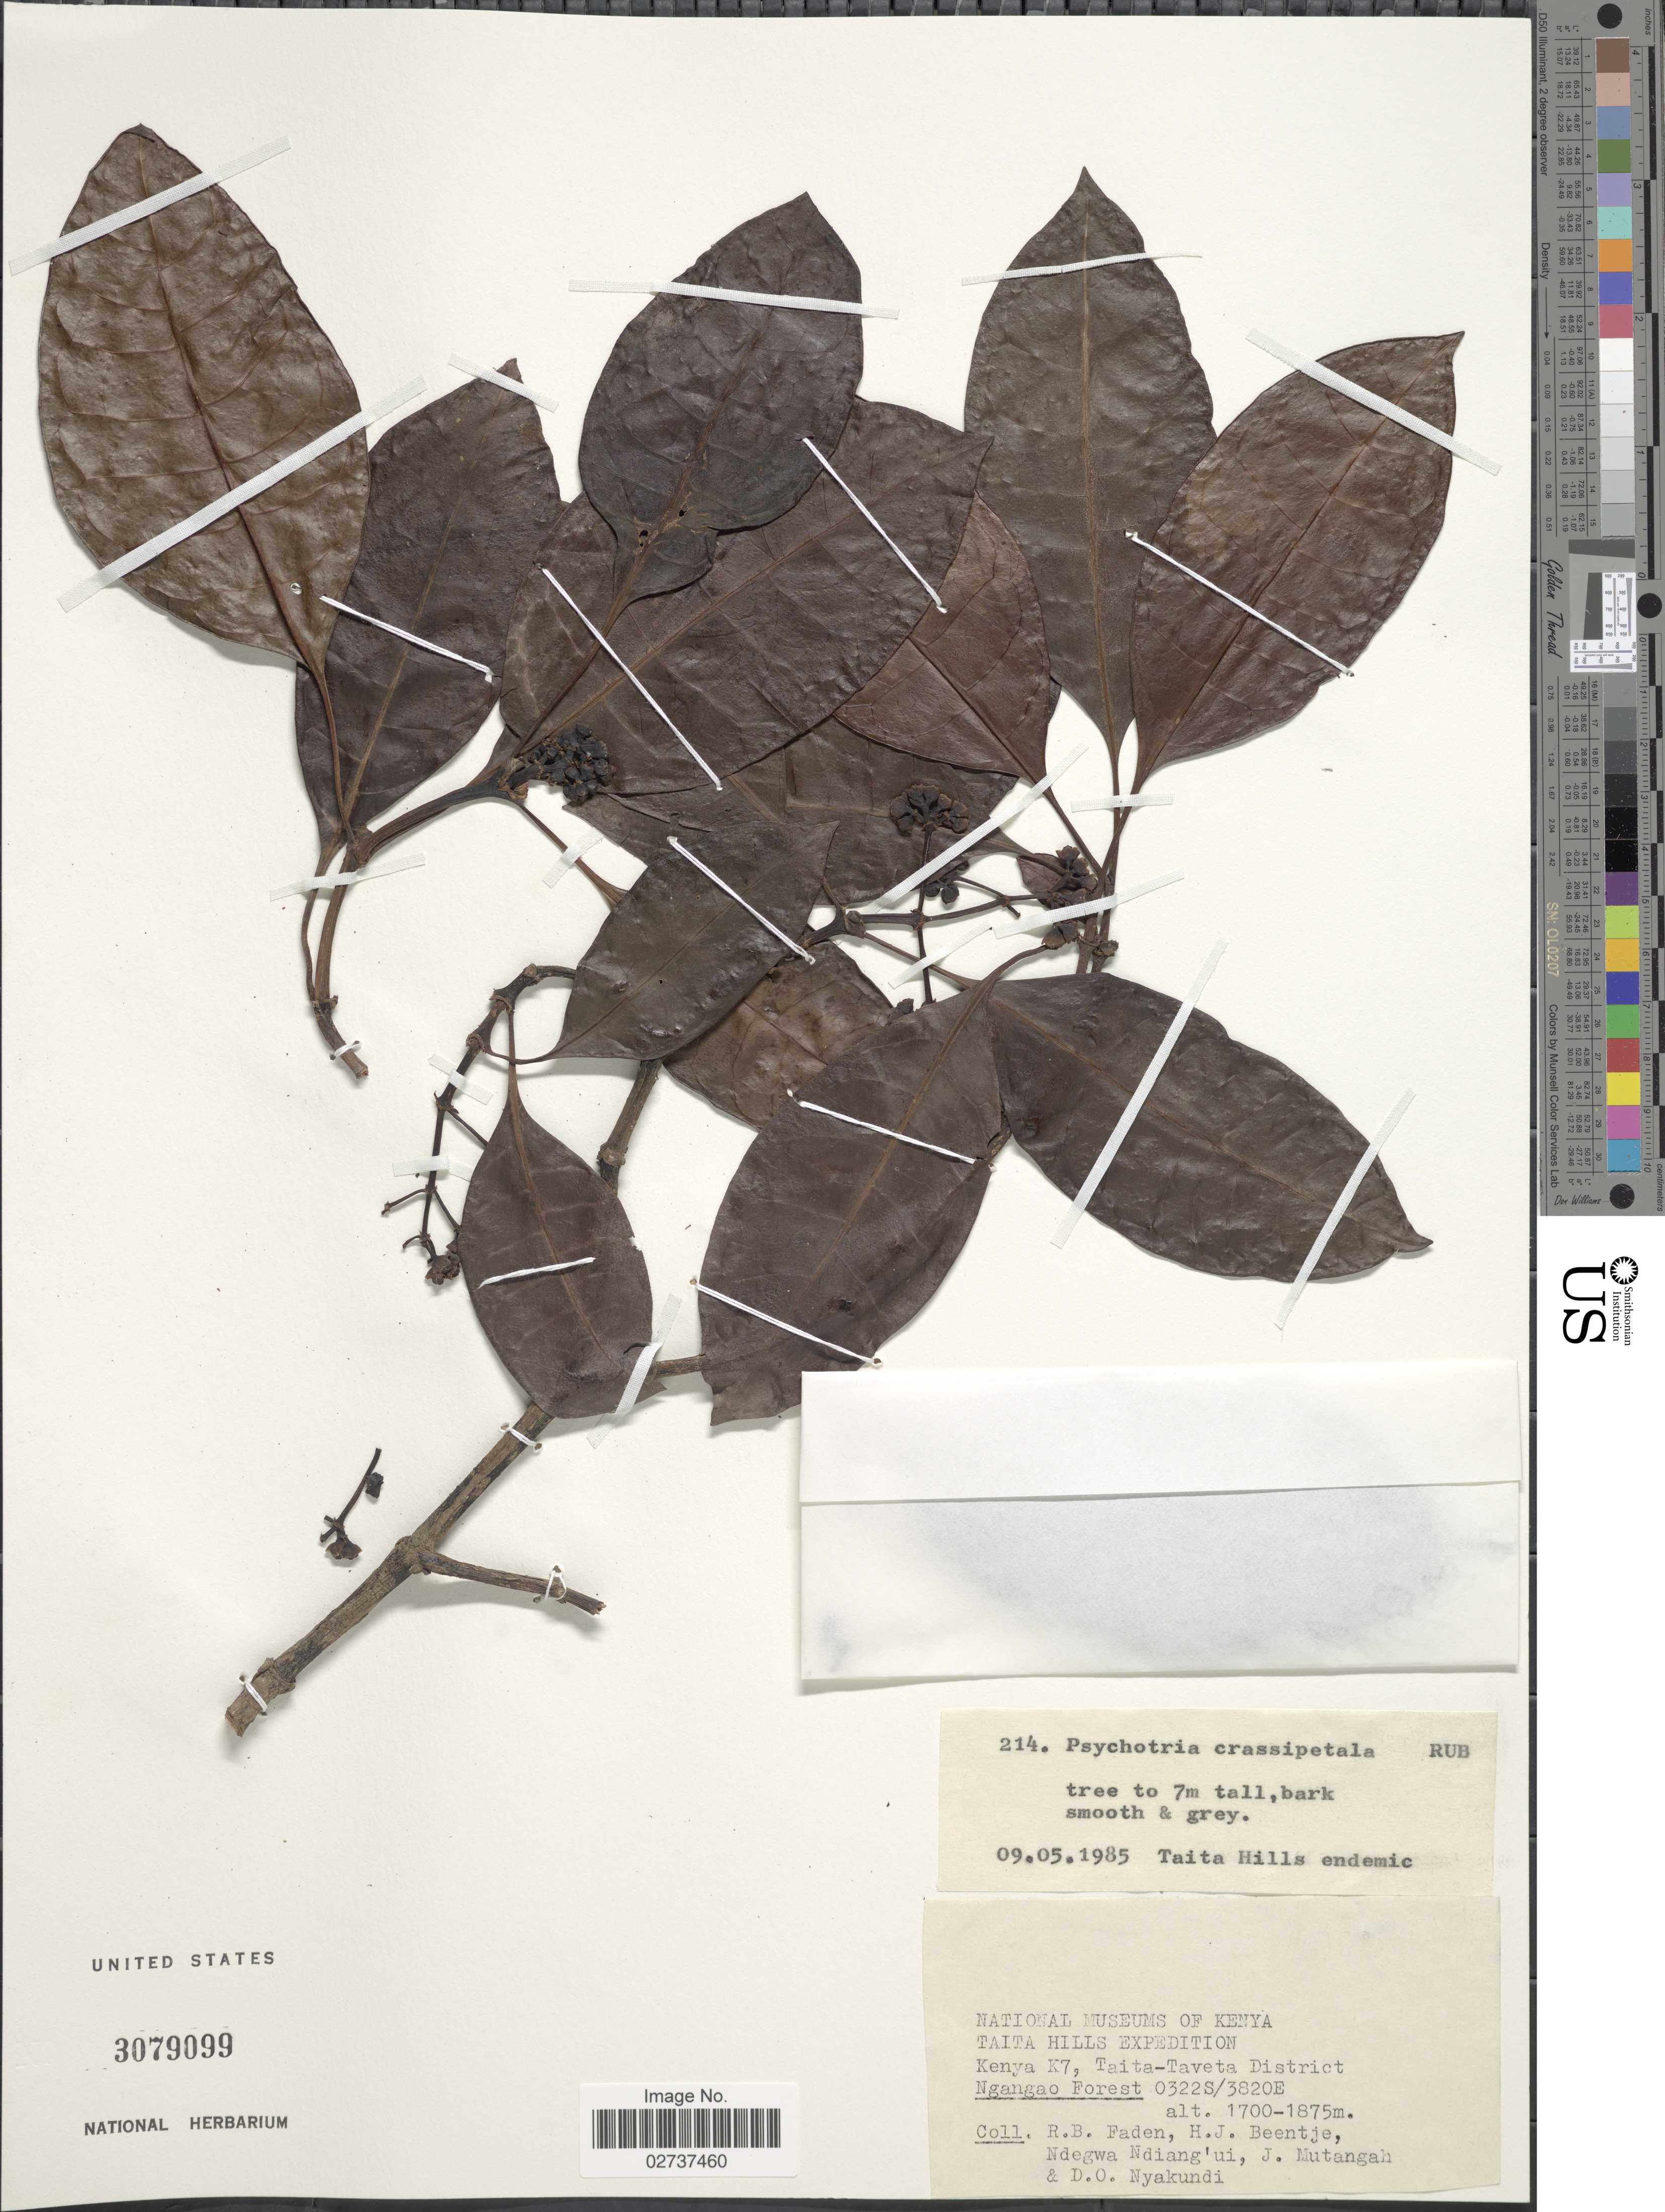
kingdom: Plantae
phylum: Tracheophyta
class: Magnoliopsida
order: Gentianales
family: Rubiaceae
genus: Psychotria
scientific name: Psychotria crassipetala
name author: E.M.A. Petit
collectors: R. B. Faden, H. J. Beentje, Ndegwa Ndiang'ui, J. Mutangah & D. Nyakundi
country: Kenya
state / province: Taita Taveta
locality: Kenya K7, Taita-Taveta District. Ngangao Forest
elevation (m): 1700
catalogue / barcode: US 3079099